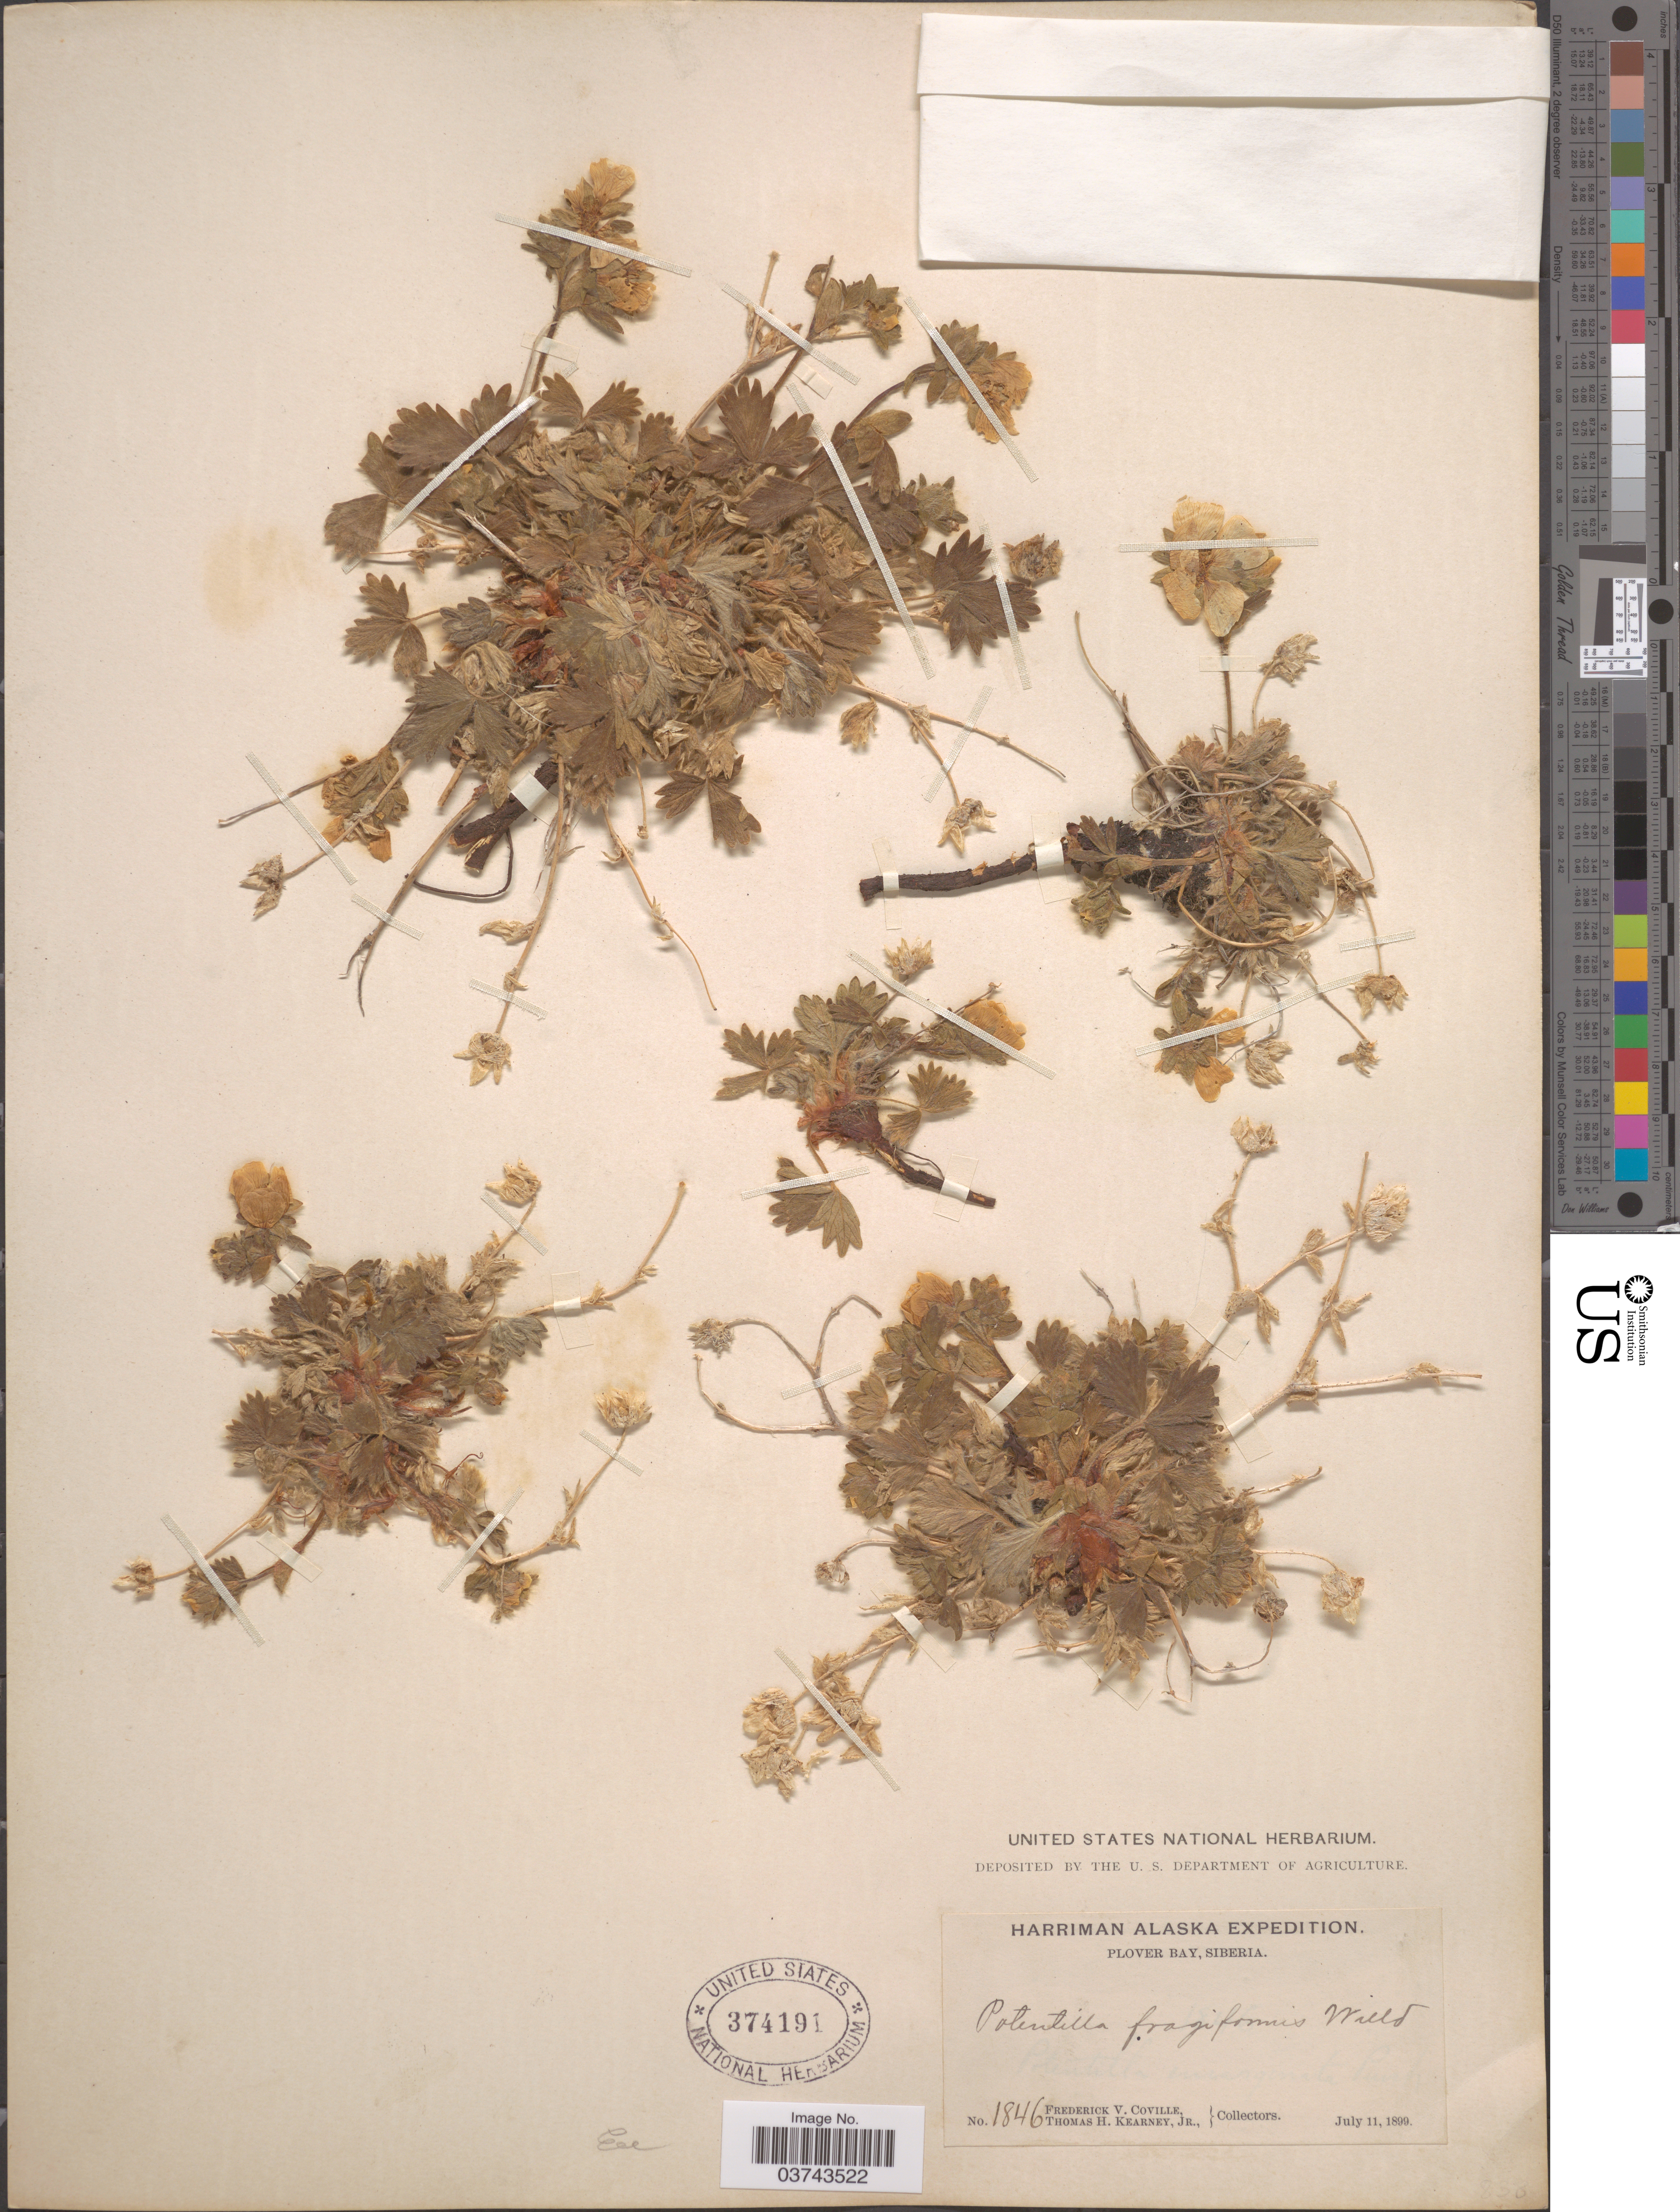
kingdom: Plantae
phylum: Tracheophyta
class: Magnoliopsida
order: Rosales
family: Rosaceae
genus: Potentilla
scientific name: Potentilla fragiformis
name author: Willd. ex D.F.K. Schltdl.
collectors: F. V. Coville & T. H. Kearney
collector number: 1846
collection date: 1899-07-11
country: Russian Federation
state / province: Chukotka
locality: Plover Bay, Siberia.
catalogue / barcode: US 374191